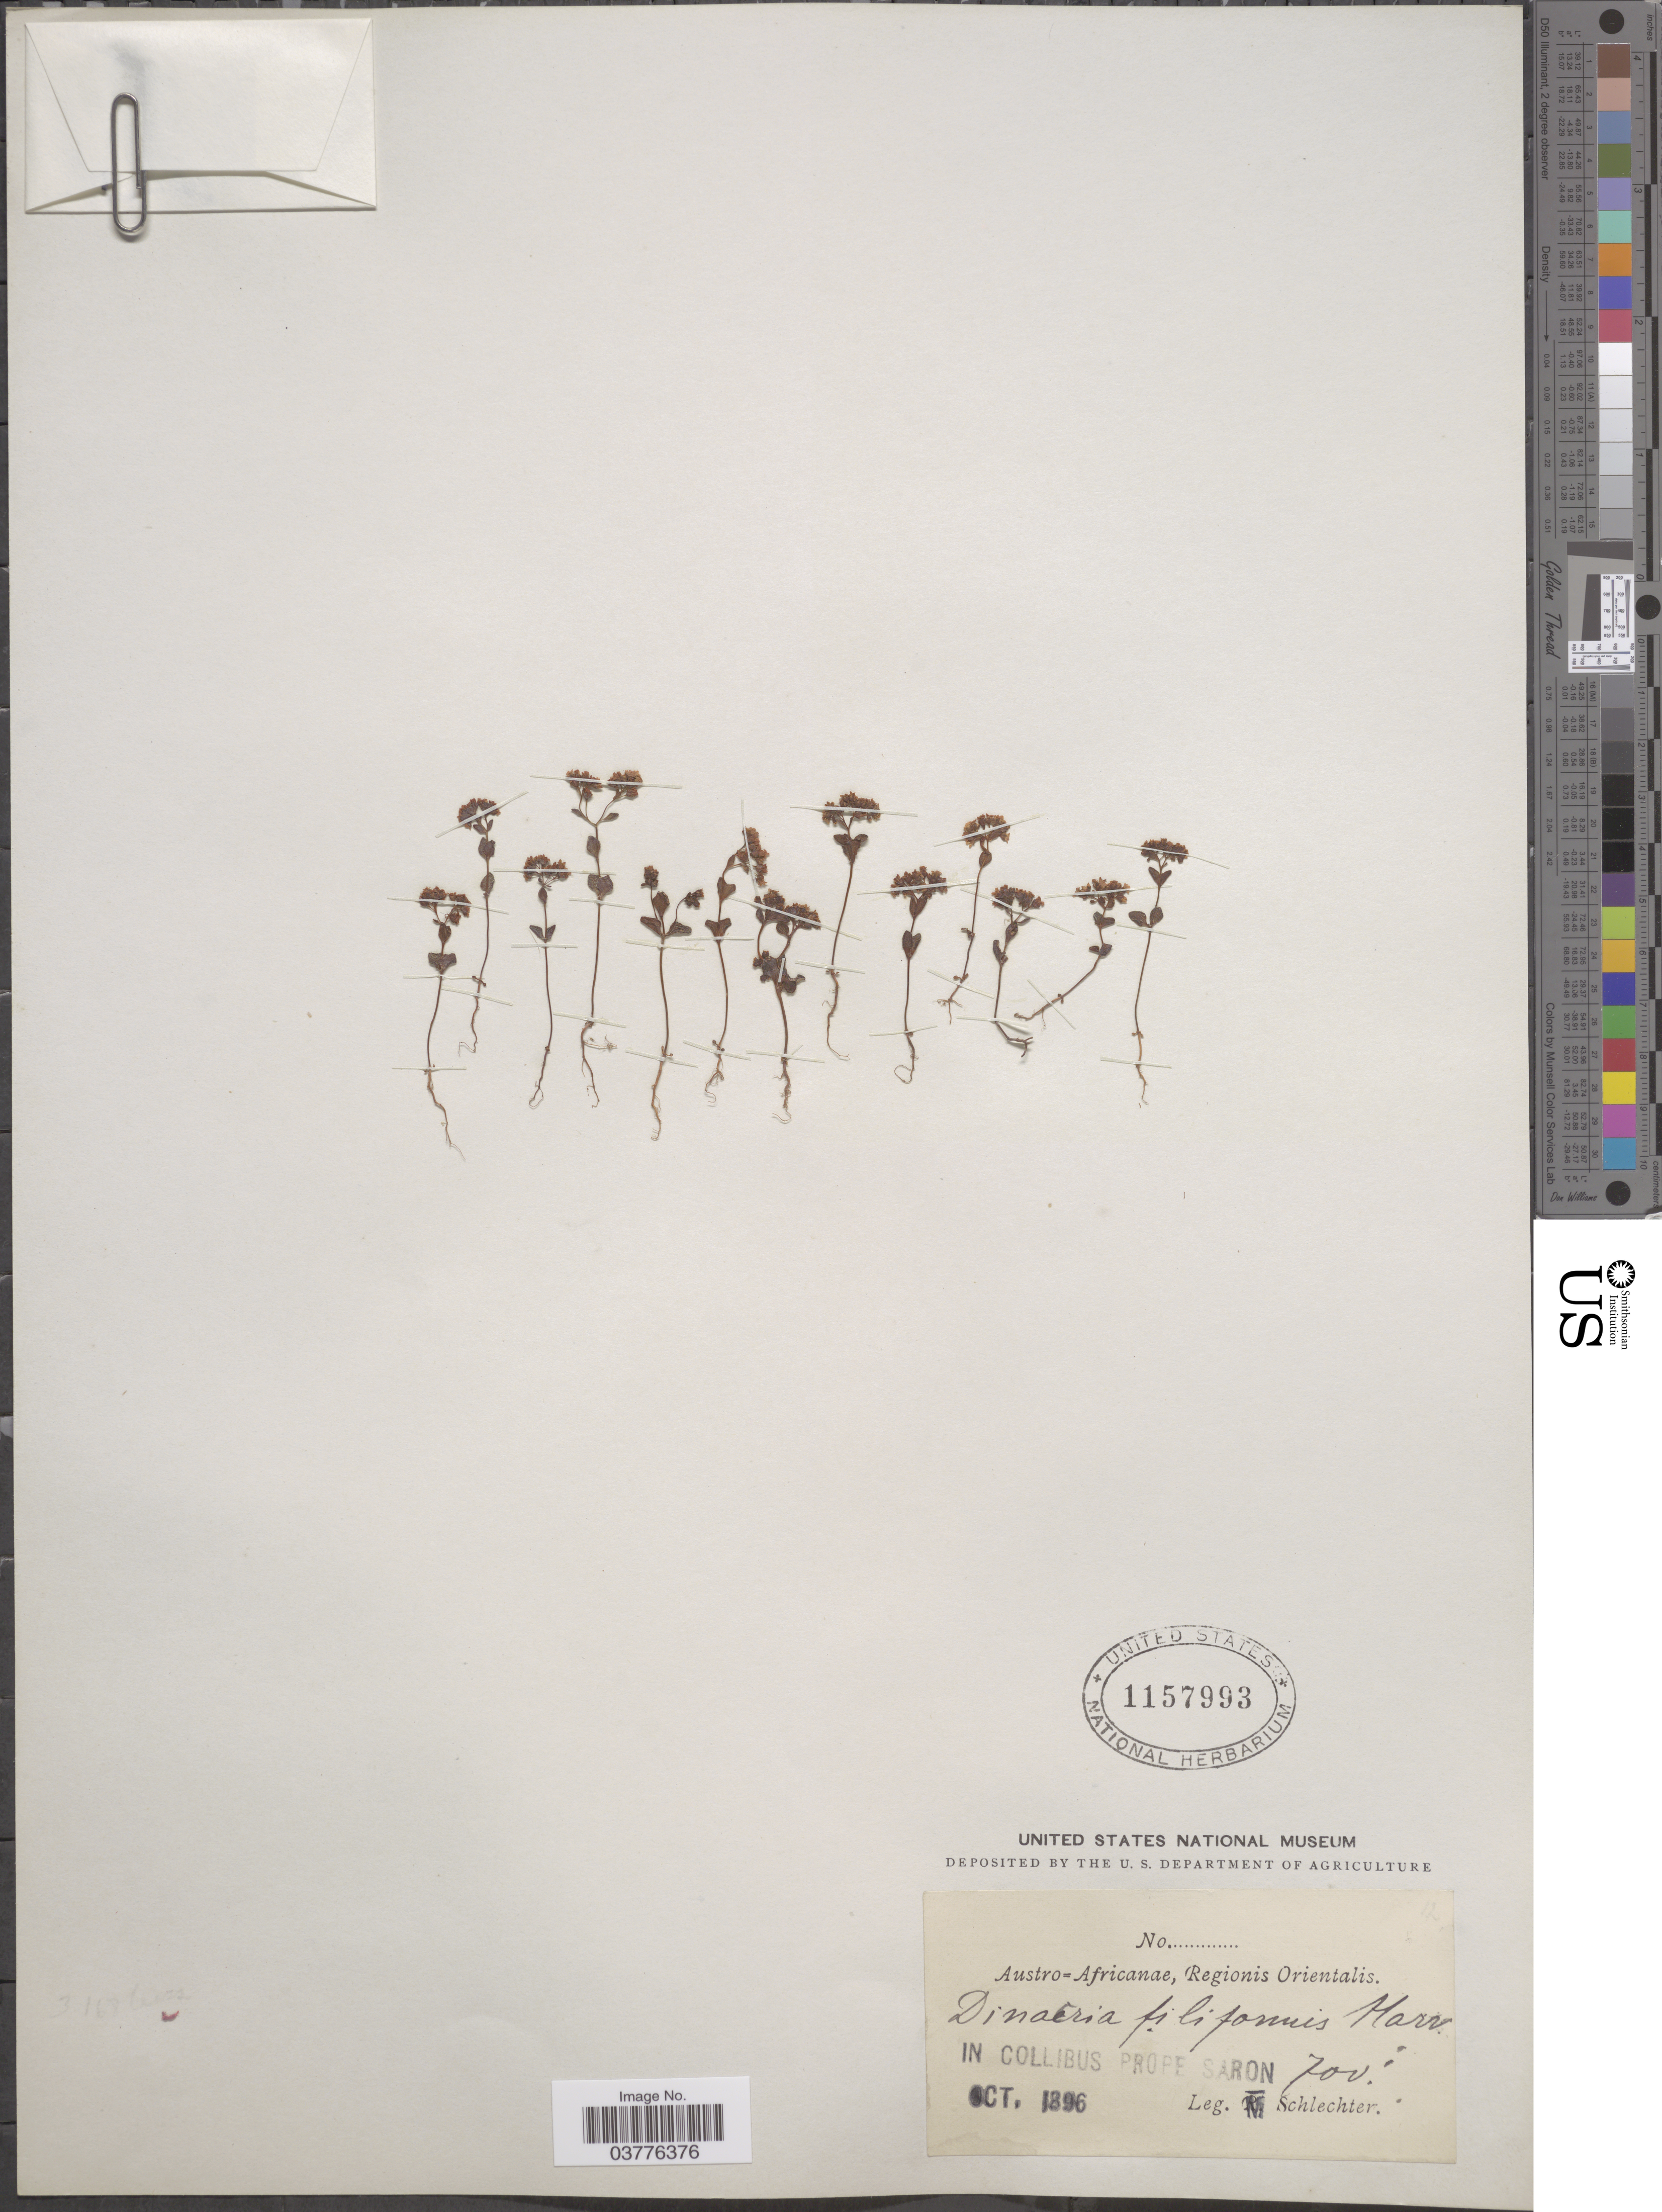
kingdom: Plantae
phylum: Tracheophyta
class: Magnoliopsida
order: Saxifragales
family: Crassulaceae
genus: Crassula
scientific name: Crassula filiformis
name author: (Eckl. & Zeyh.) D. Dietr.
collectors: Schlechter, --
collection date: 1896-10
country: South Africa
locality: Austro=Africanae, Regionis Orientalis. In collibus prope Saron.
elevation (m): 213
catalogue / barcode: US 1157993